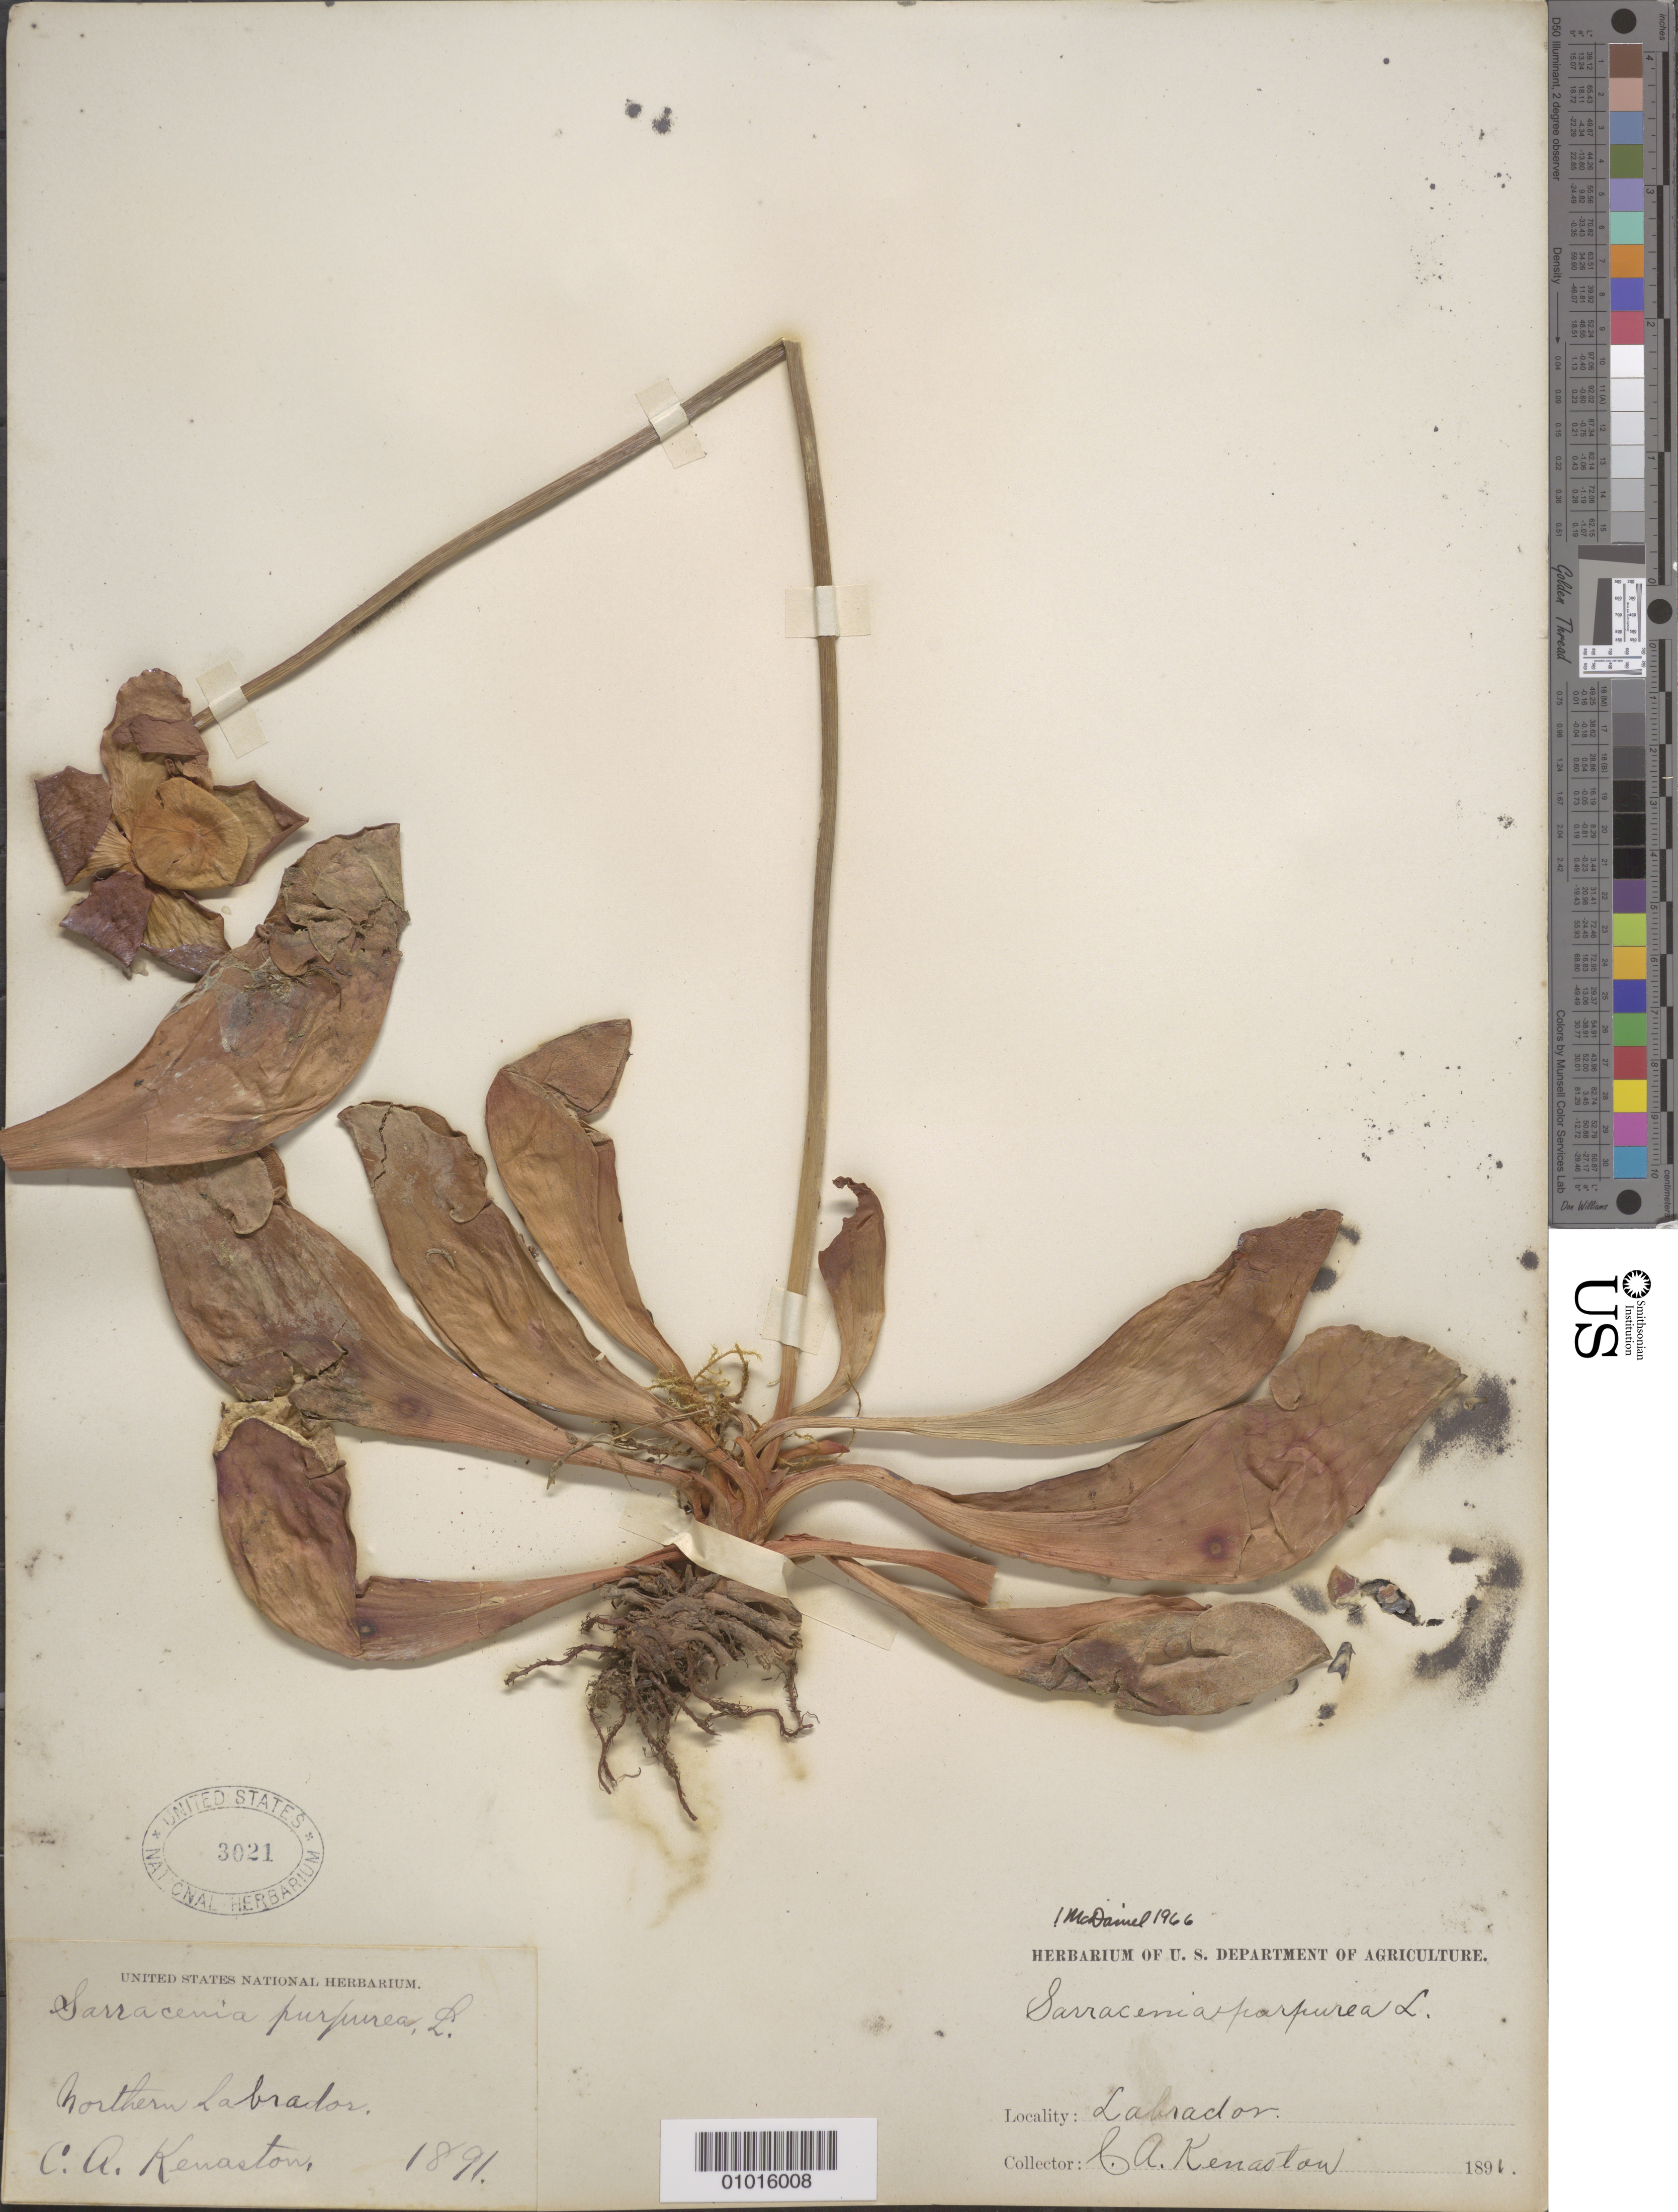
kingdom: Plantae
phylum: Tracheophyta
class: Magnoliopsida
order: Ericales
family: Sarraceniaceae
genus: Sarracenia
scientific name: Sarracenia purpurea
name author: L.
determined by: McDaniel, H.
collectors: C. A. Kenaston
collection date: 1891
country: Canada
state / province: Newfoundland and Labrador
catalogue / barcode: US 3021